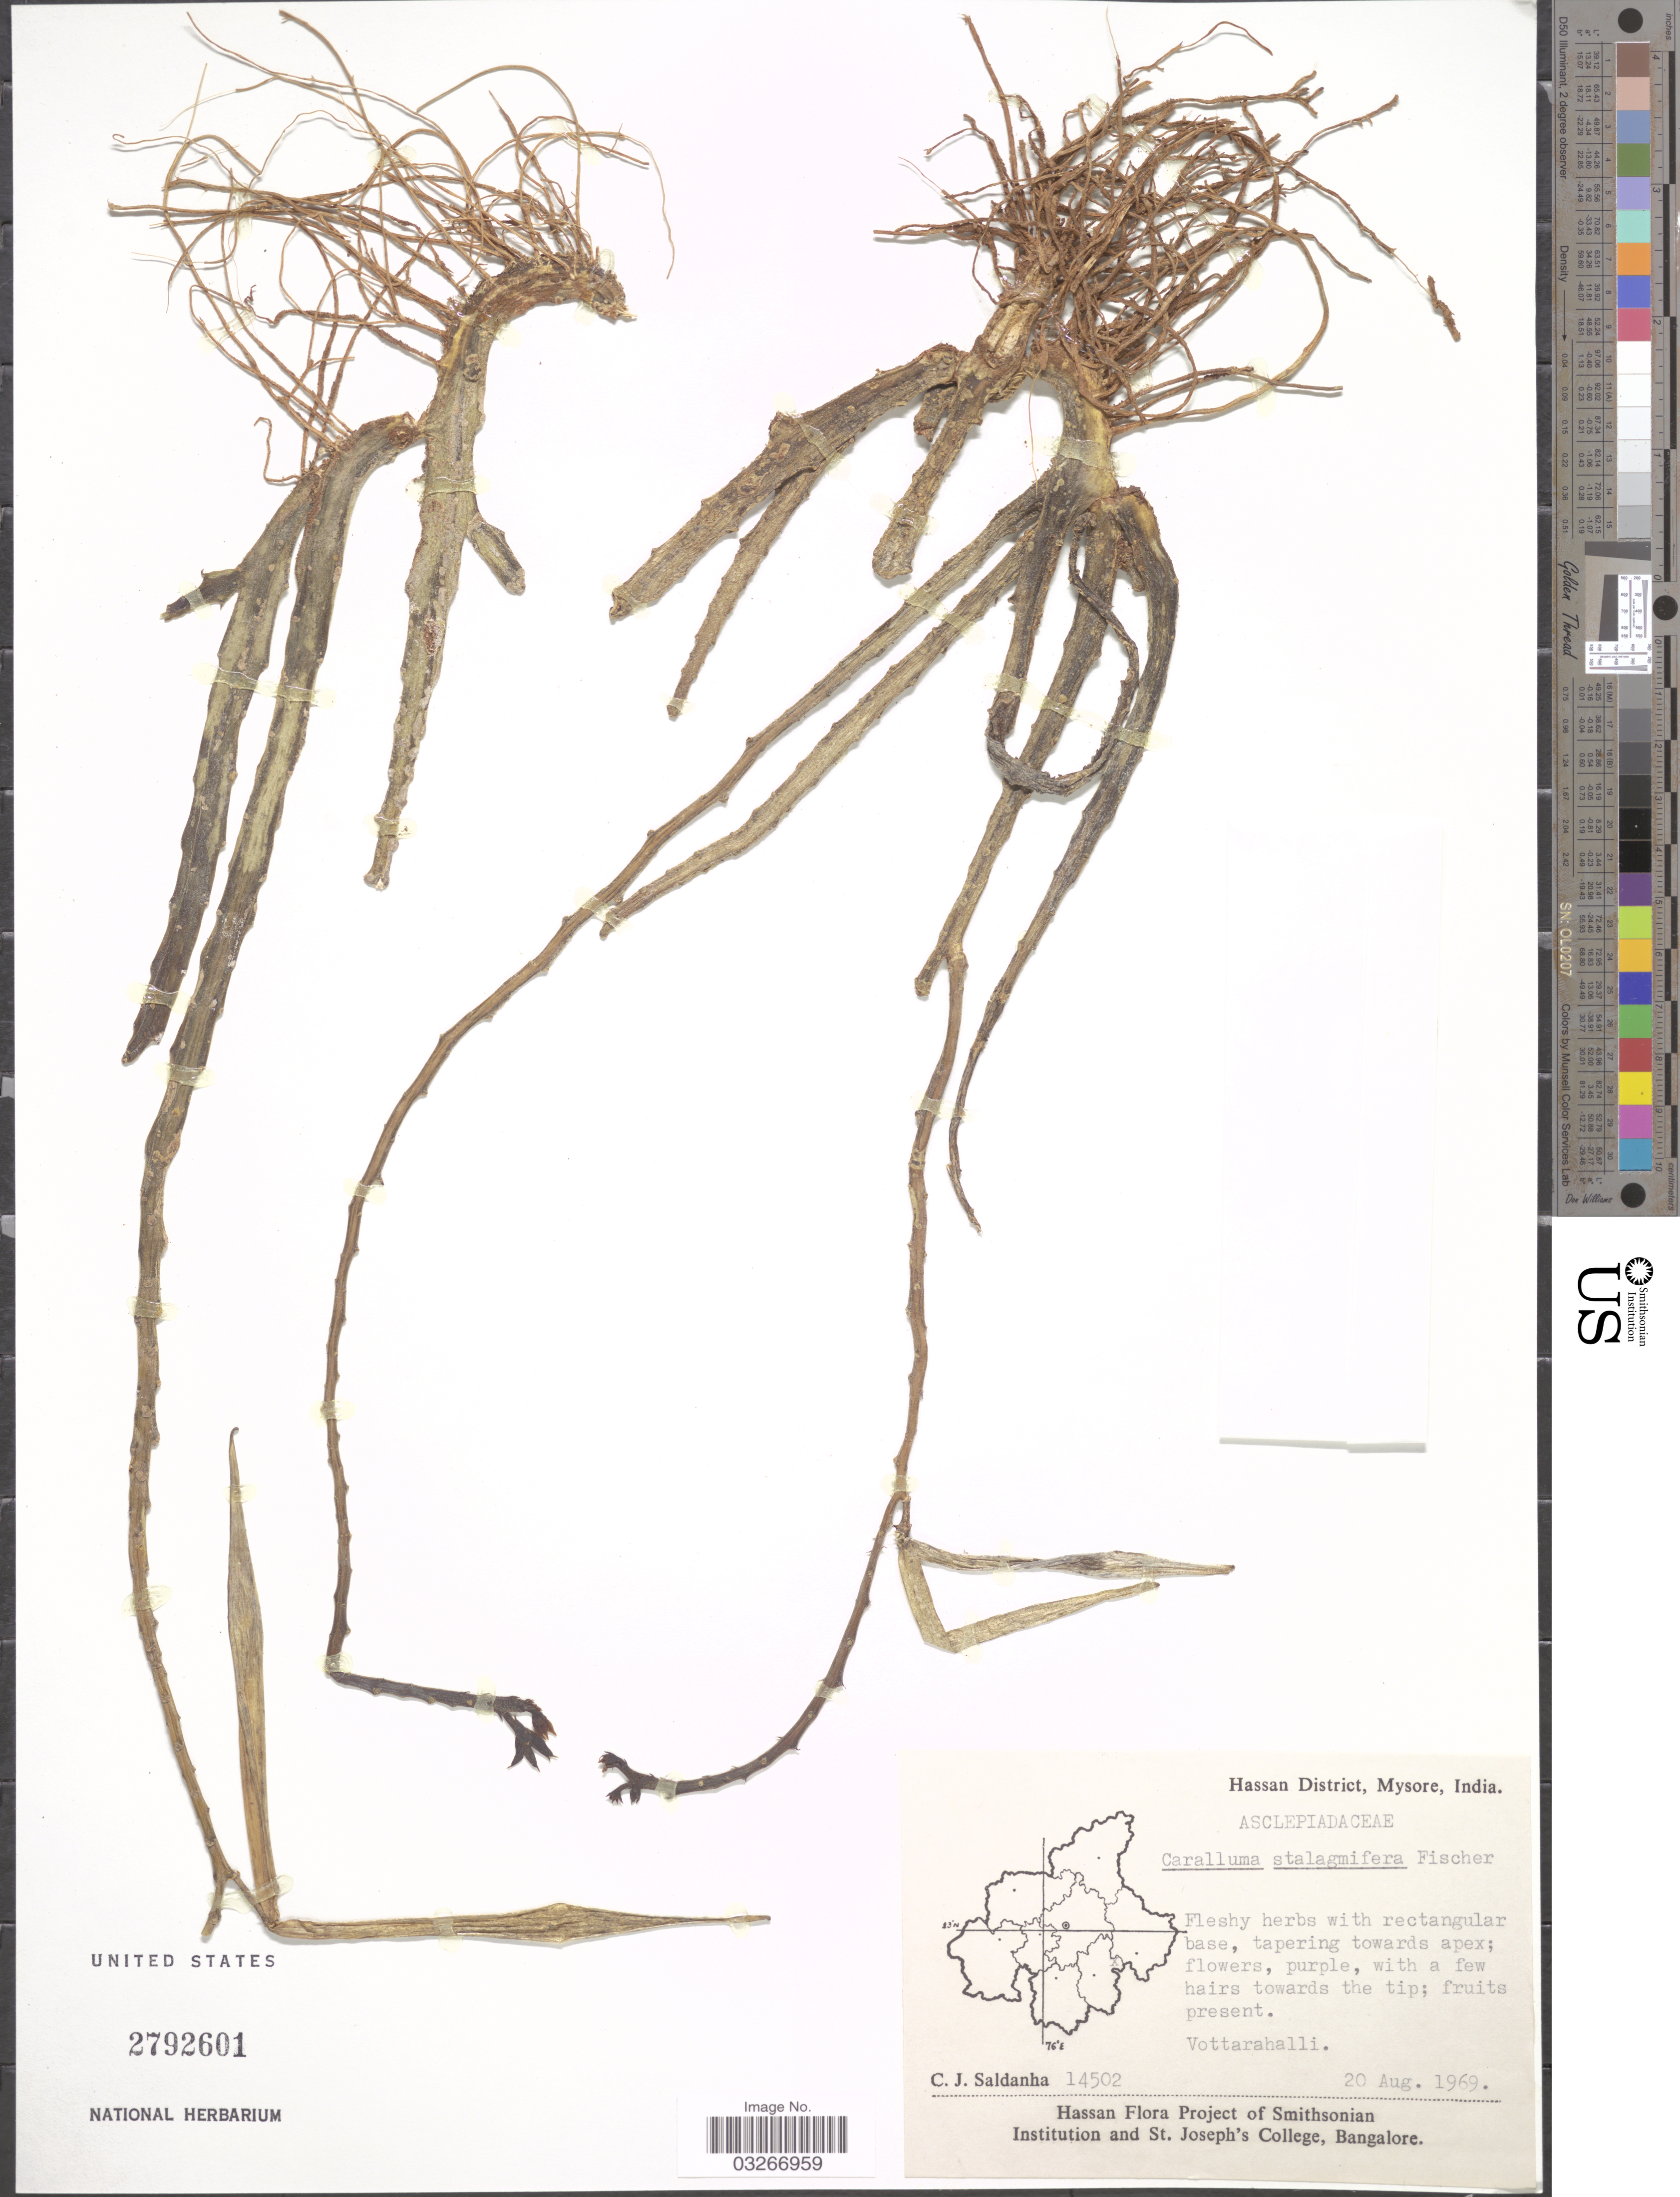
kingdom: Plantae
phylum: Tracheophyta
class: Magnoliopsida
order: Gentianales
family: Apocynaceae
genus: Caralluma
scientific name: Caralluma stalagmifera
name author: C.E.C. Fisch.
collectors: C. J. Saldanha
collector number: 14502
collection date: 1969-08-20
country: India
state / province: Karnataka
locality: Hassan District, Mysore. Vottarahalli.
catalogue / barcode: US 2792601